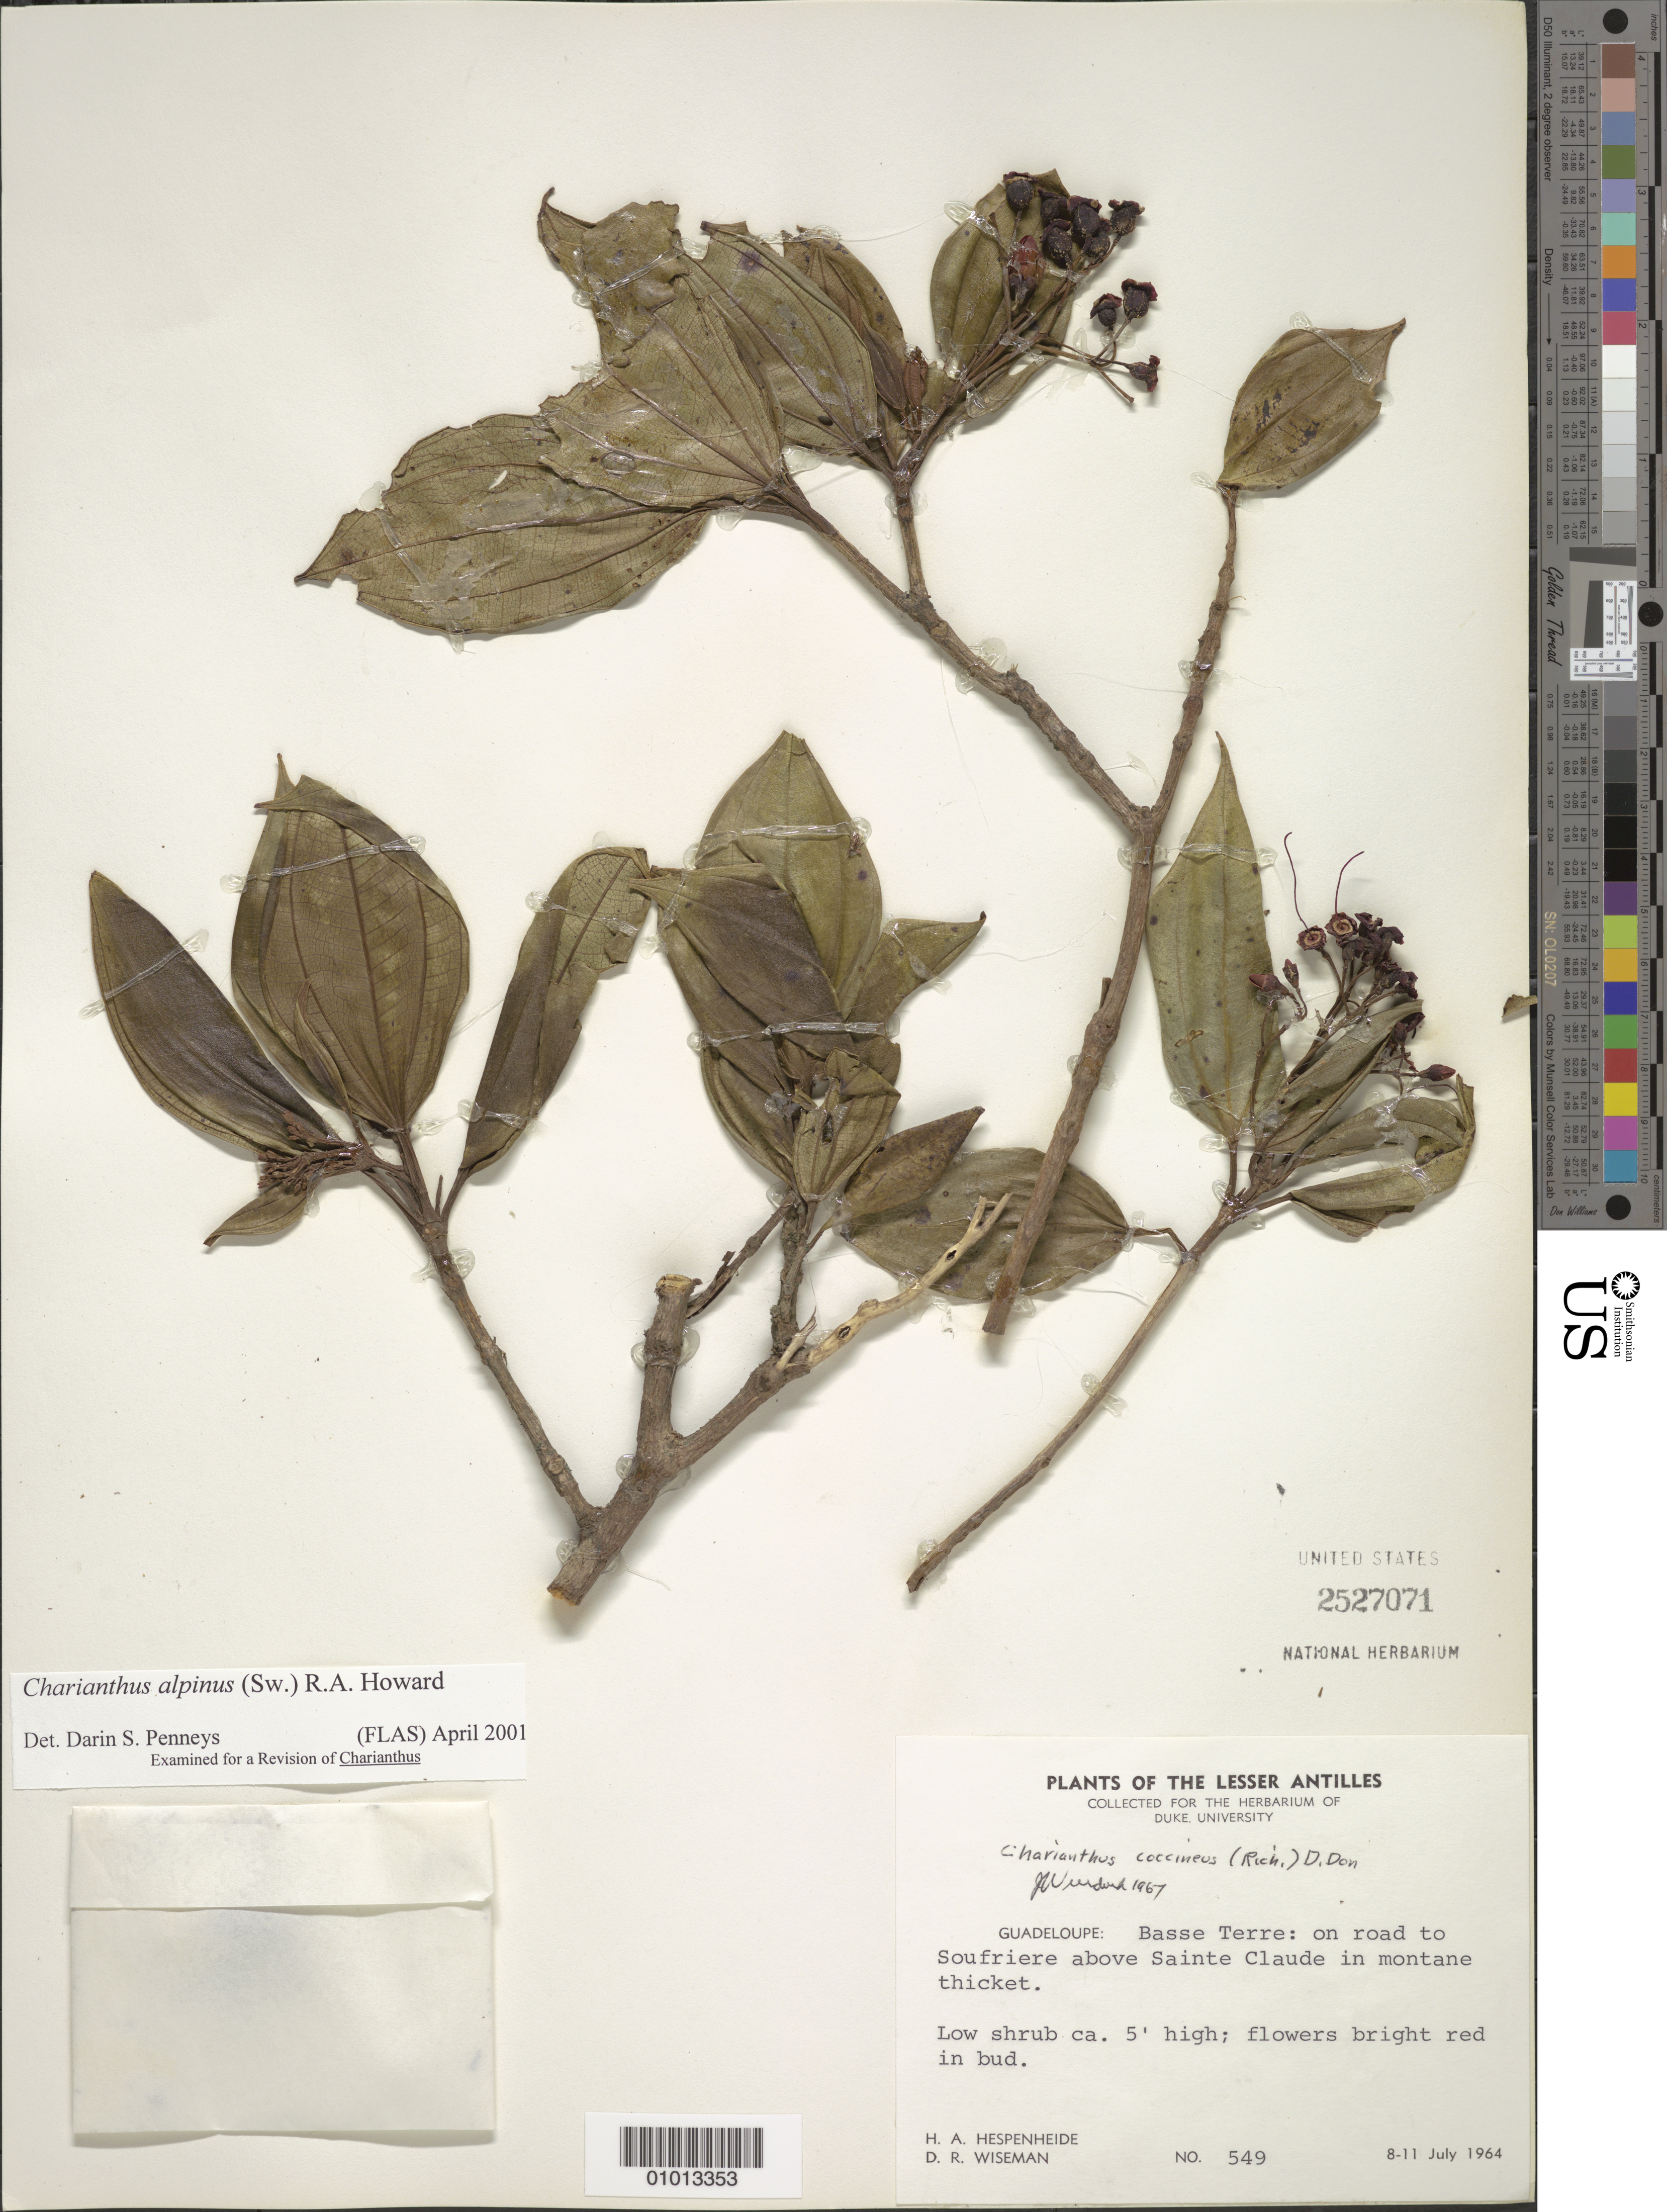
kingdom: Plantae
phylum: Tracheophyta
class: Magnoliopsida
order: Myrtales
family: Melastomataceae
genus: Charianthus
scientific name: Charianthus alpinus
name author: (Sw.) R.A. Howard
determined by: Penneys, D. S.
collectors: H. A. Hespenheide & D. R. Wiseman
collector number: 549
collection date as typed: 08 Jul 1964 to 11 Jul 1964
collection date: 1964-07-08/1964-07-11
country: Guadeloupe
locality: Road to Soufriere above Sainte Claude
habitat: Montane thicket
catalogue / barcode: US 2527071